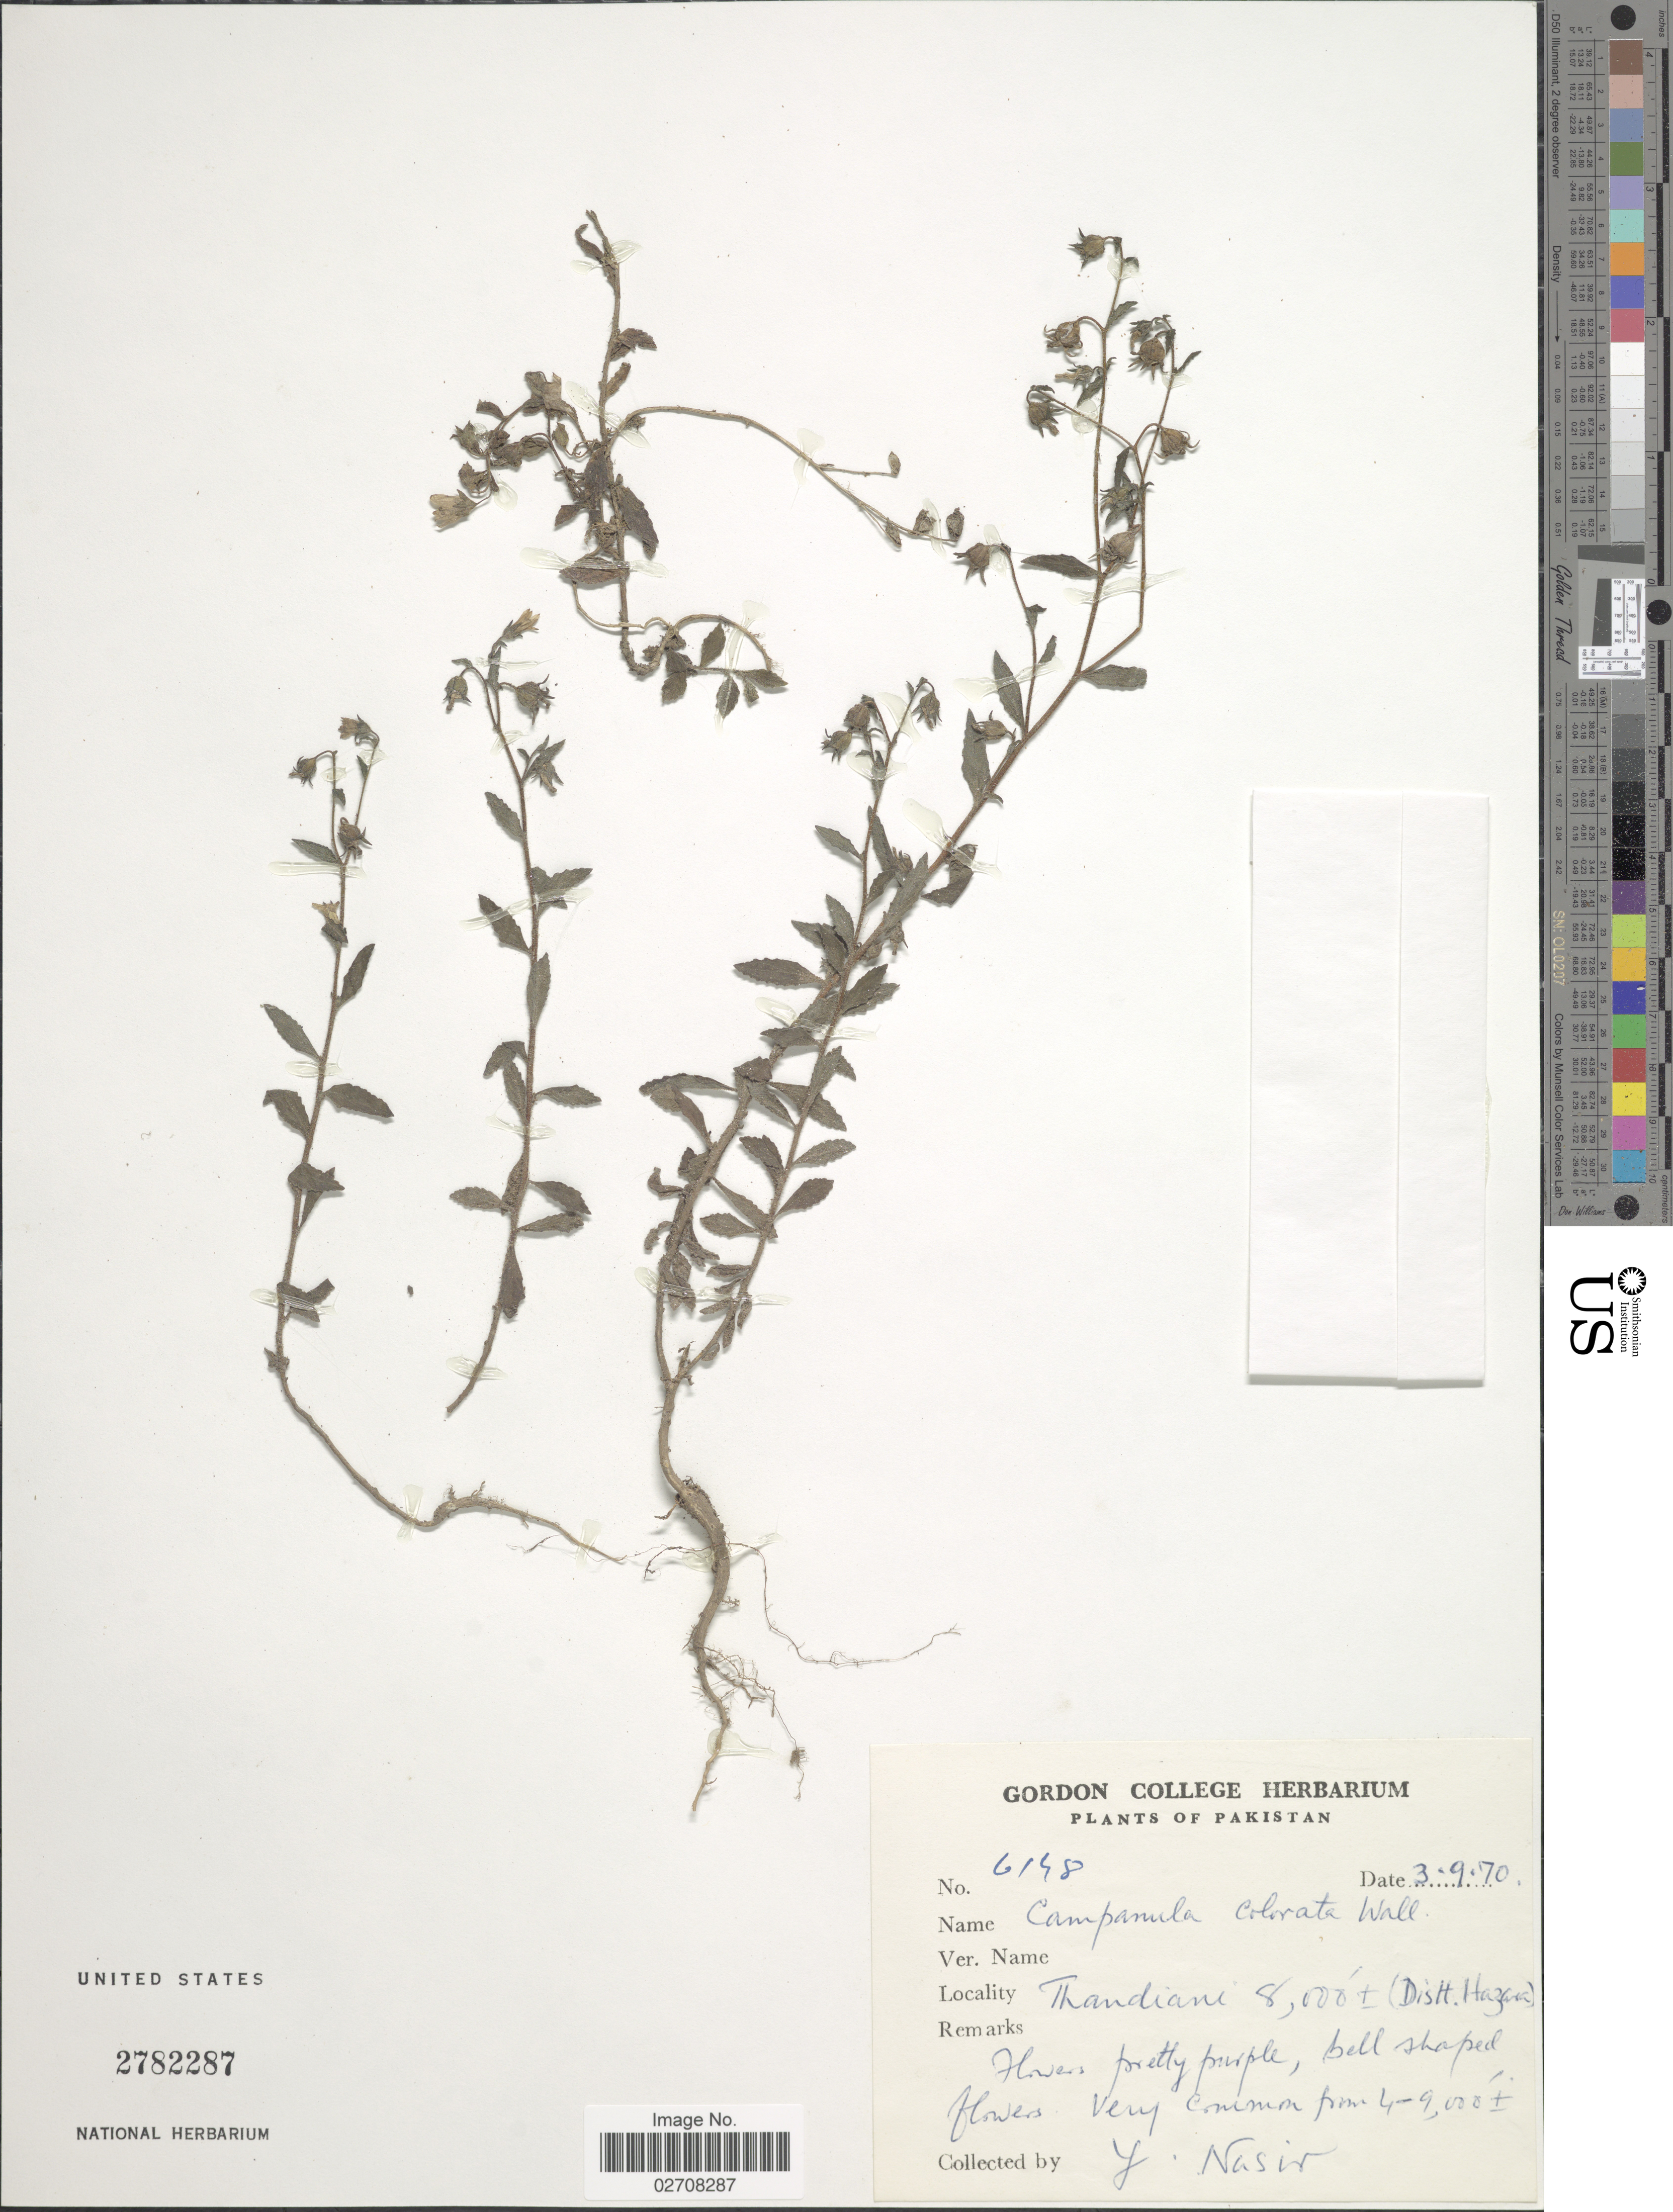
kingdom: Plantae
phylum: Tracheophyta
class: Magnoliopsida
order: Asterales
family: Campanulaceae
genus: Campanula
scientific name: Campanula colorata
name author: Wall.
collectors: Y. Nasir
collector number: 6148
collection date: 1970-09-03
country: Pakistan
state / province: Khyber Pakhtunkhwa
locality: Thandiane (Dist. Hazara).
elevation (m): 2438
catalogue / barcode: US 2782287